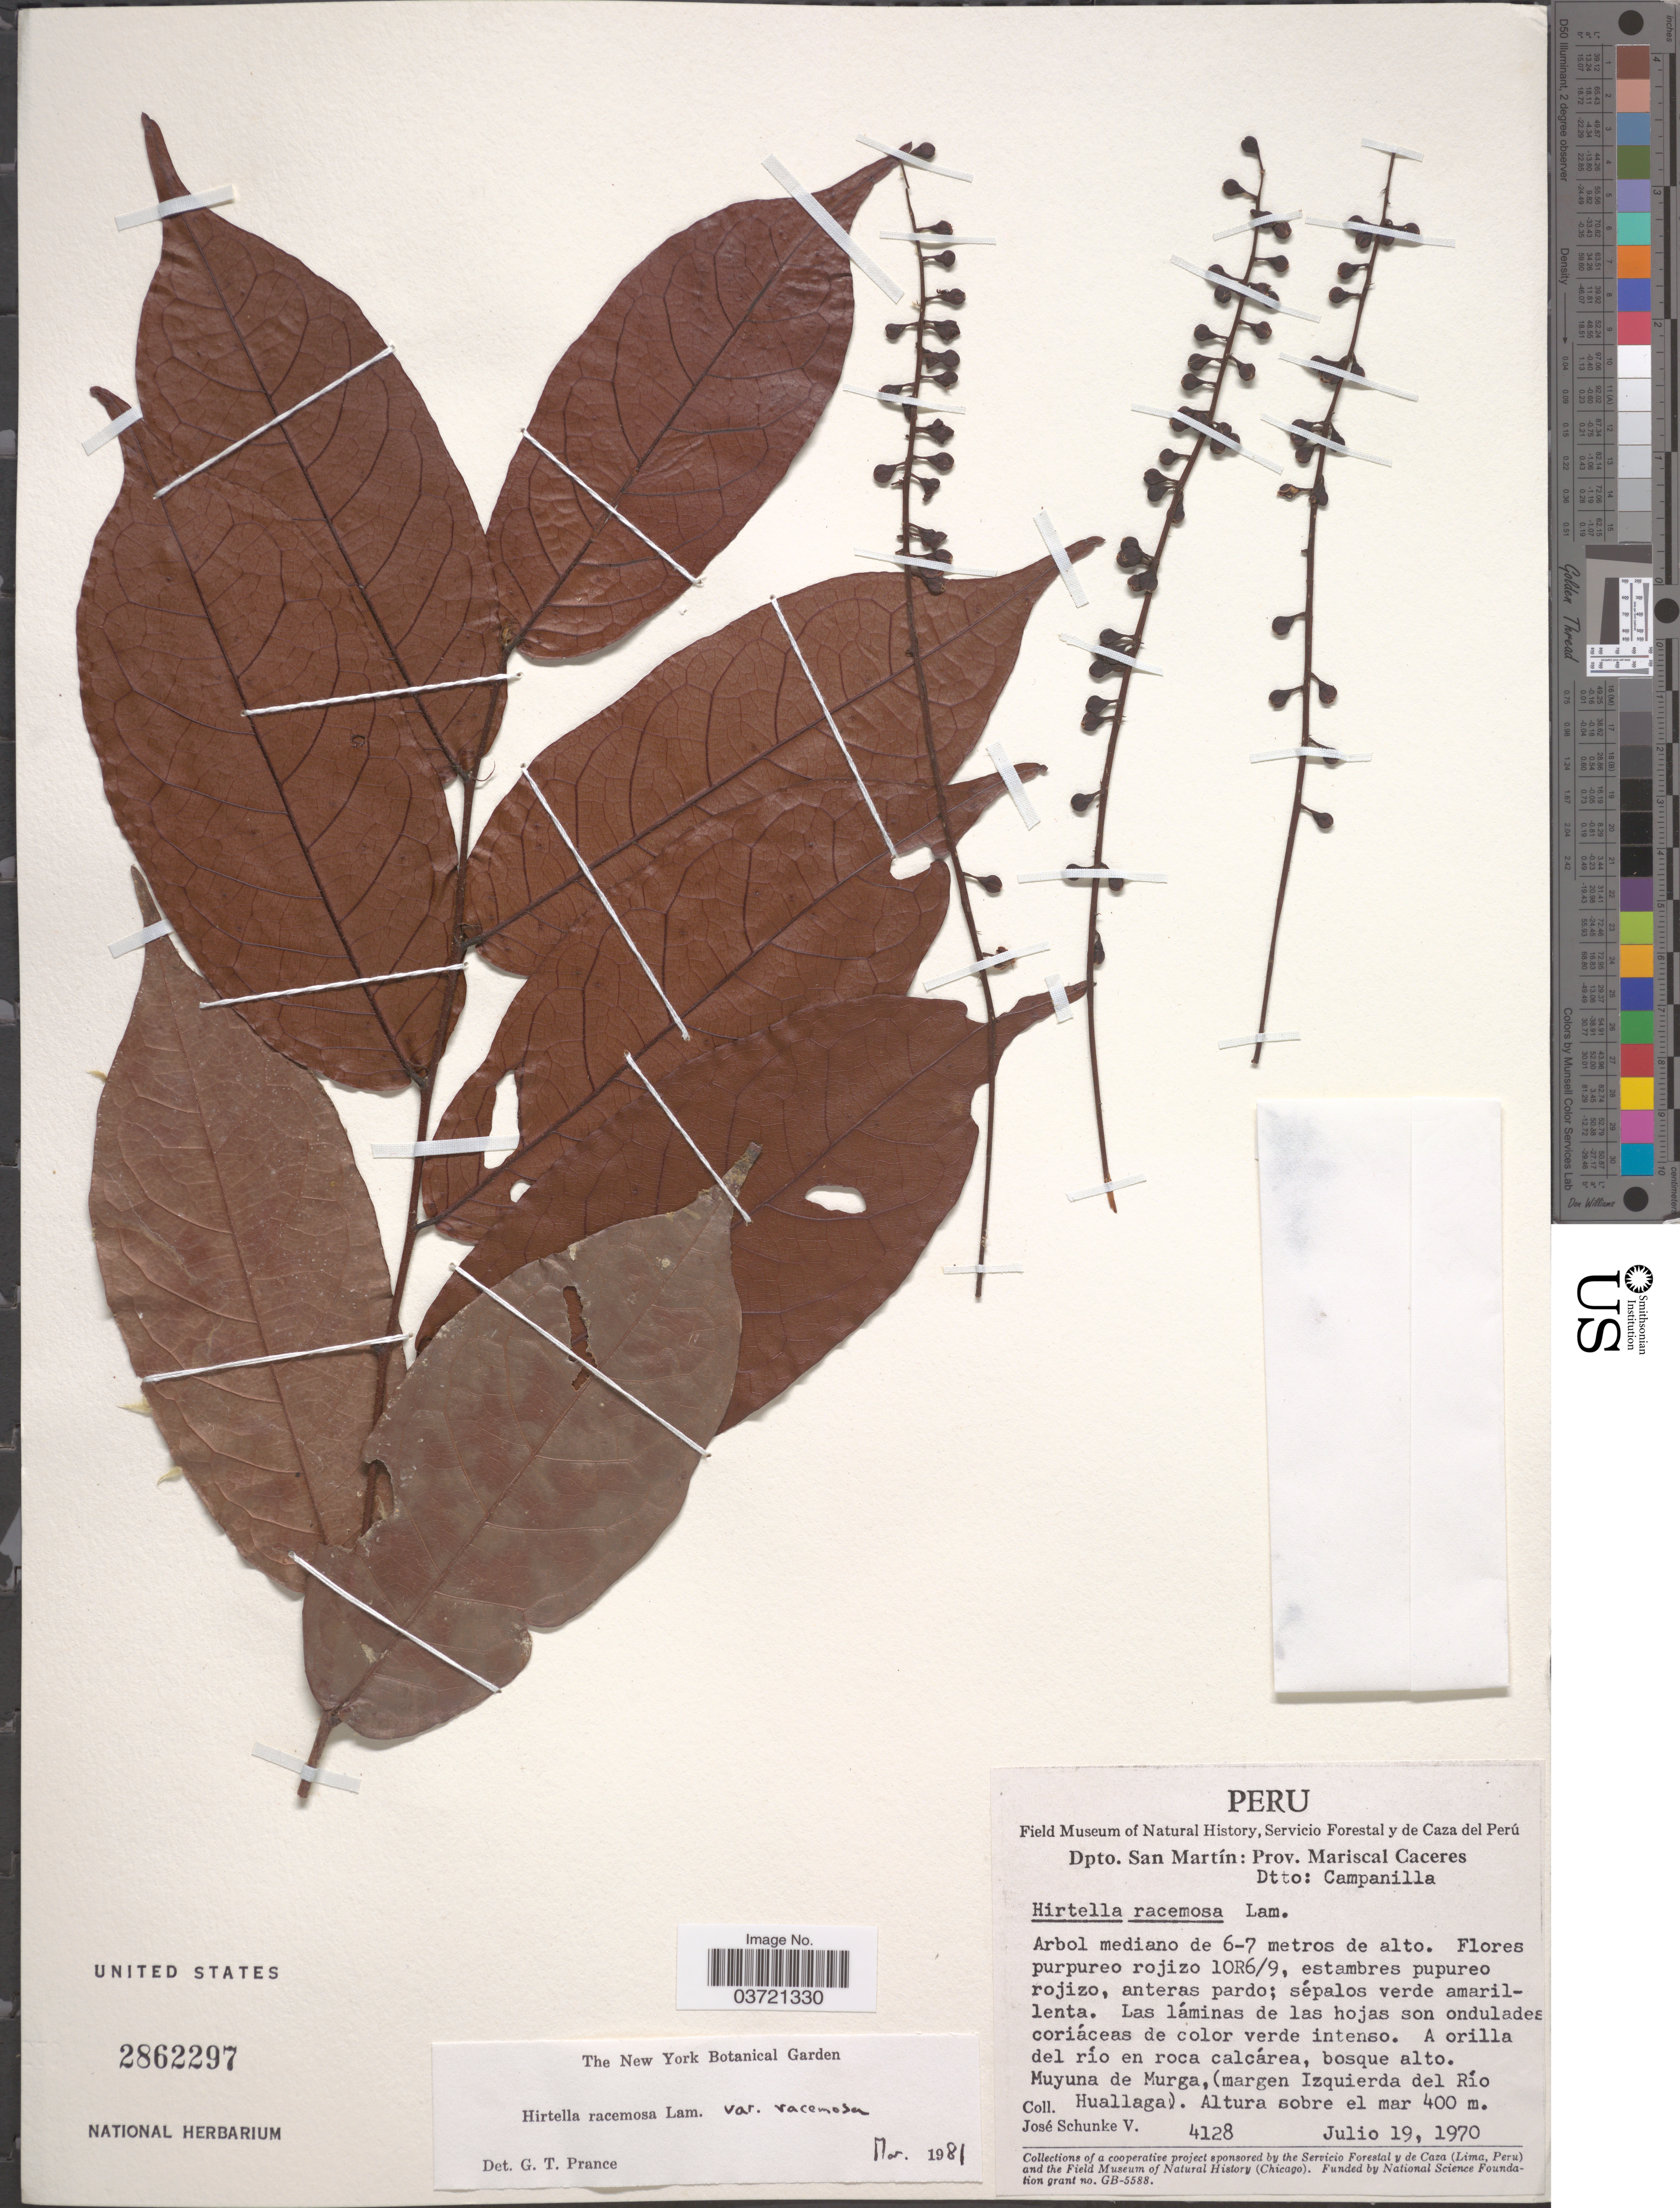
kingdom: Plantae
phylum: Tracheophyta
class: Magnoliopsida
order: Malpighiales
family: Chrysobalanaceae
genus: Hirtella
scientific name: Hirtella racemosa var. racemosa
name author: Lam.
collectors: J. Schunke Vigo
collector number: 4128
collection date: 1970-07-19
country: Peru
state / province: San Martín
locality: Dpto. San Martín: Prov. Mariscal Caceres. Dtto: Campanilla. A orilla del río en roca calcárea, bosque alto. Muyuna de Murga, (margen Izquierda del Río Huallaga).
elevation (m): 400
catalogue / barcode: US 2862297